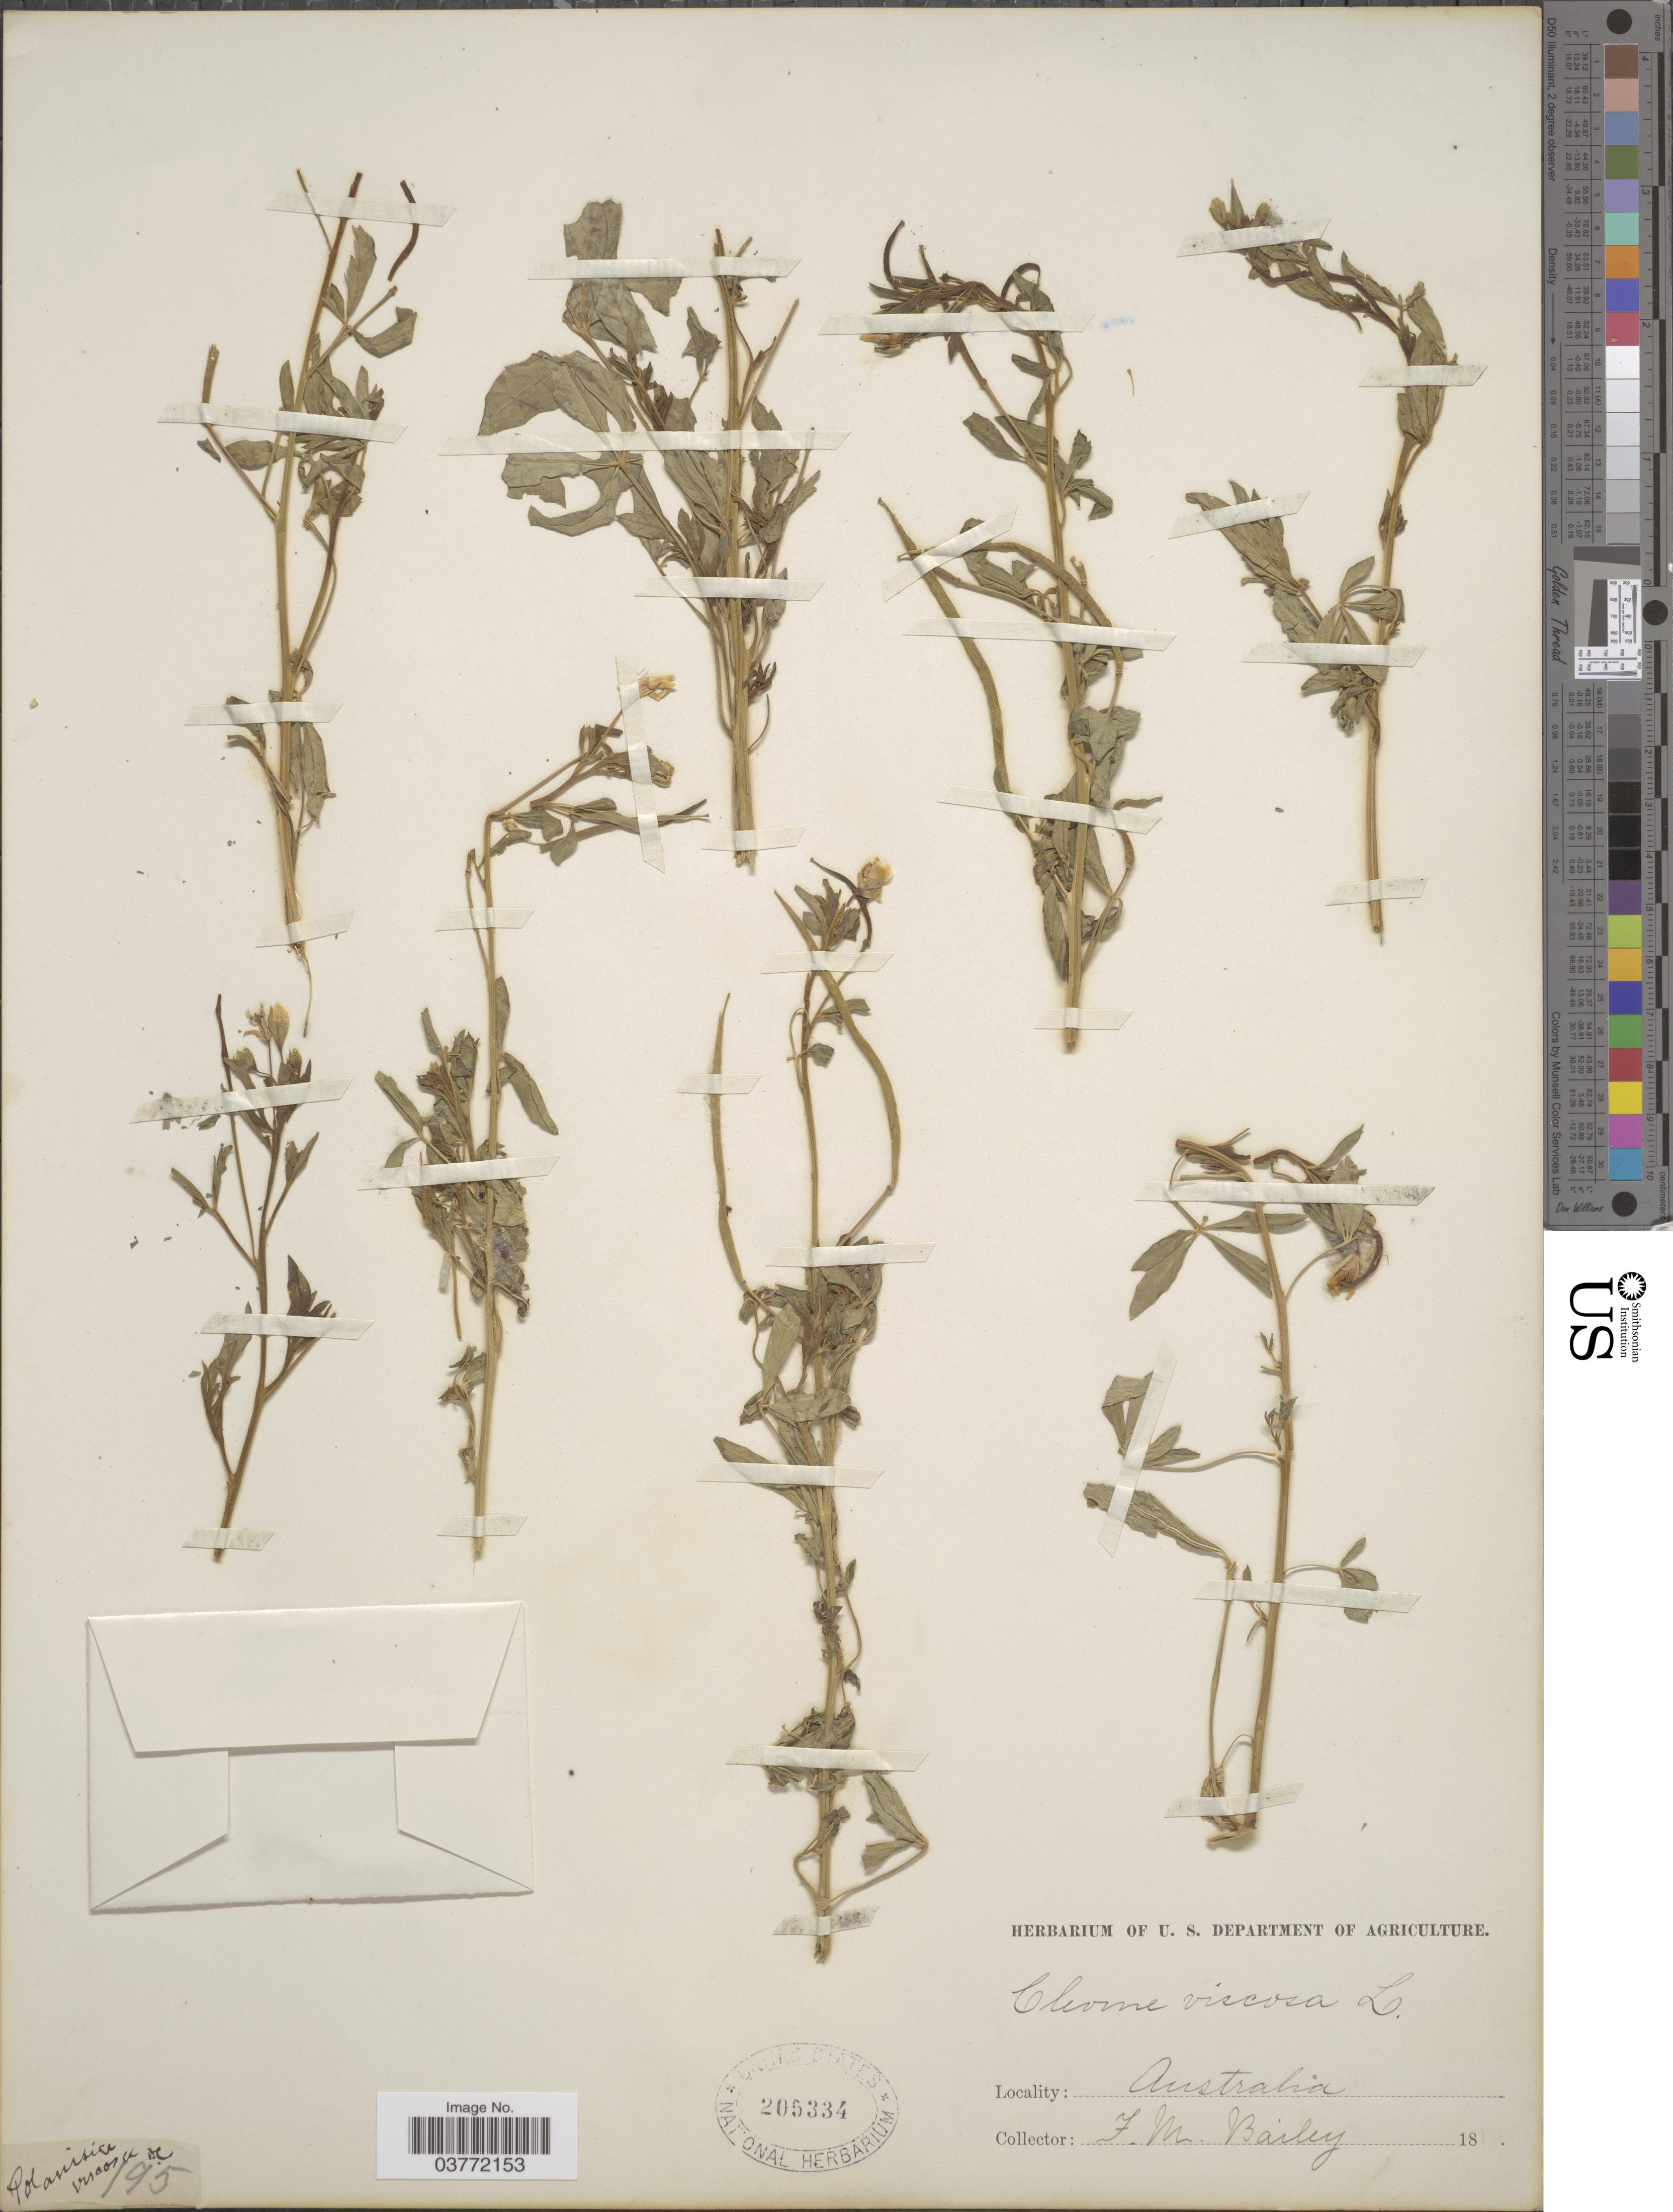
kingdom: Plantae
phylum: Tracheophyta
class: Magnoliopsida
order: Brassicales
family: Cleomaceae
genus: Arivela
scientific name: Arivela viscosa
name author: (L.) Raf.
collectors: F. M. Bailey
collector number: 195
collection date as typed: Transcribed d/m/y: //18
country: Australia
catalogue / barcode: US 205334